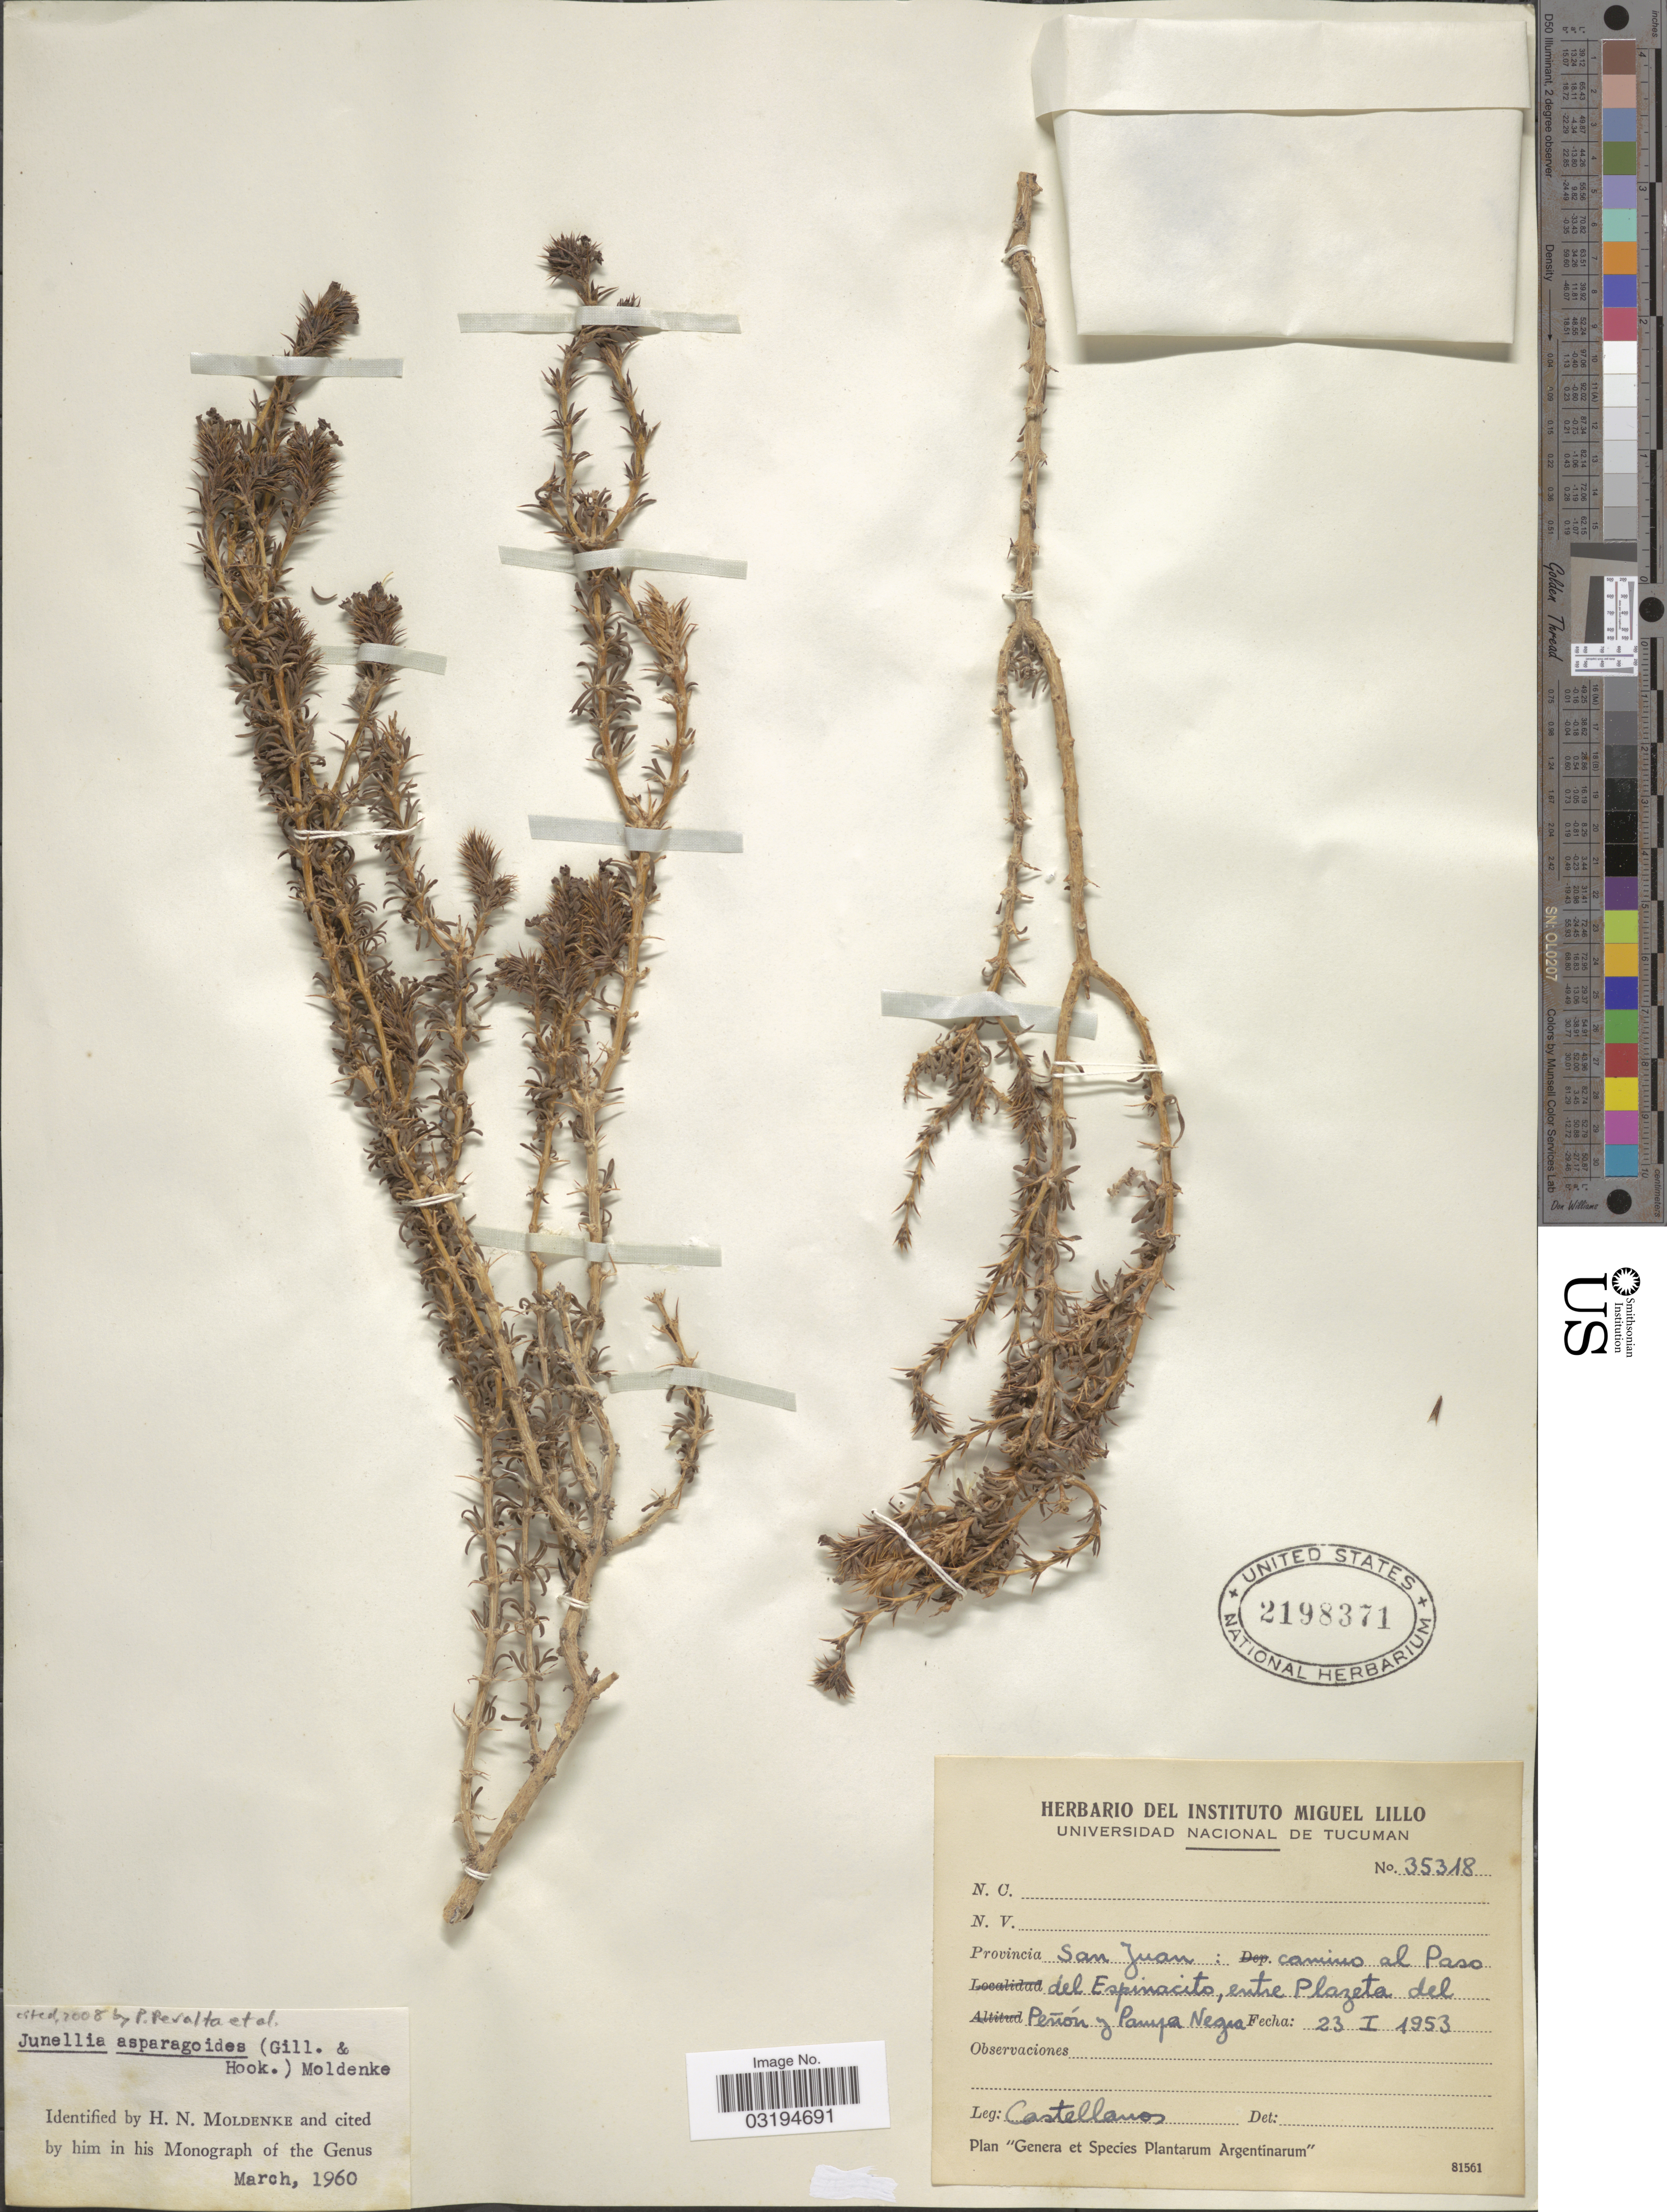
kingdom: Plantae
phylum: Tracheophyta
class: Magnoliopsida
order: Lamiales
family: Verbenaceae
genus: Junellia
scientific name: Junellia asparagoides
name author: (Gillies & Hook.) Moldenke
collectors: -- Castellanos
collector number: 35318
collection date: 1953-01-23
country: Argentina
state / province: San Juan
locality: Camino al Paso del Espinacito, entre Plazeta del Peñón y Pampa Negra.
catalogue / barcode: US 2198371